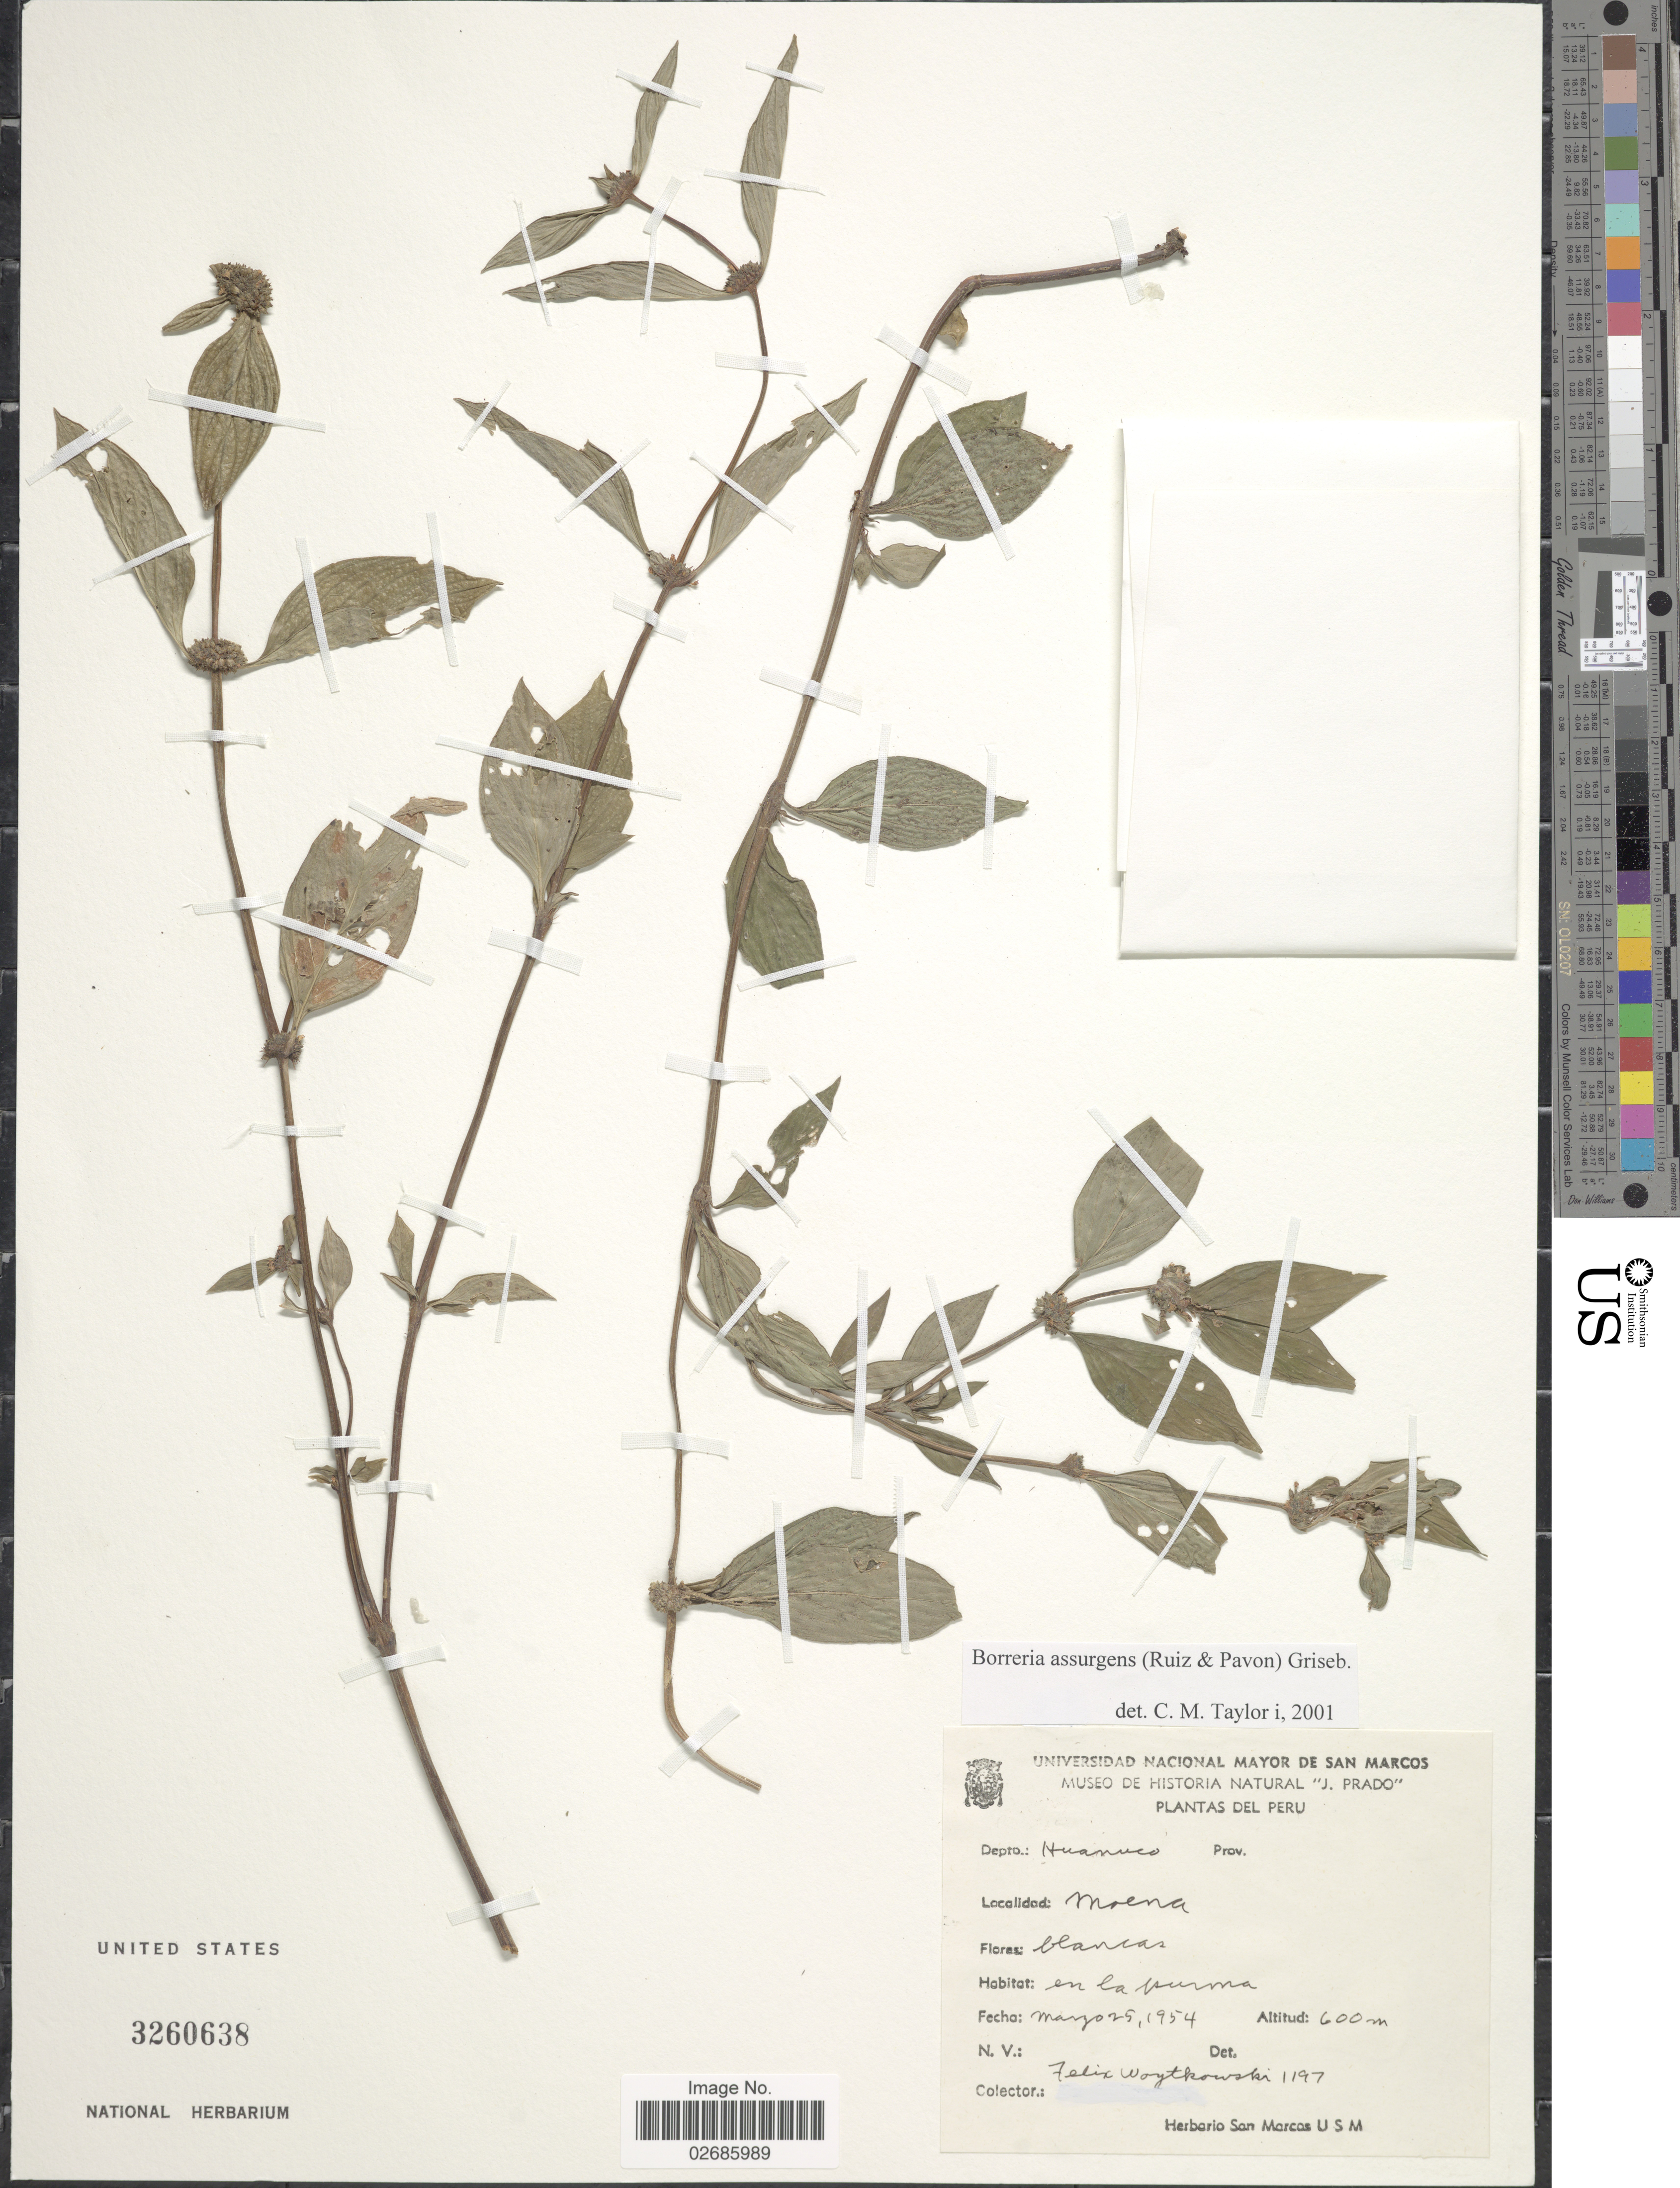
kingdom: Plantae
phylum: Tracheophyta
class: Magnoliopsida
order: Gentianales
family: Rubiaceae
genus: Borreria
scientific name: Borreria assurgens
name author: (Ruiz & Pav.) Griseb.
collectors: F. Woytkowski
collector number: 1197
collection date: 1954-03-25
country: Peru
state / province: Huánuco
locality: Moena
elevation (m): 600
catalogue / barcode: US 3260638